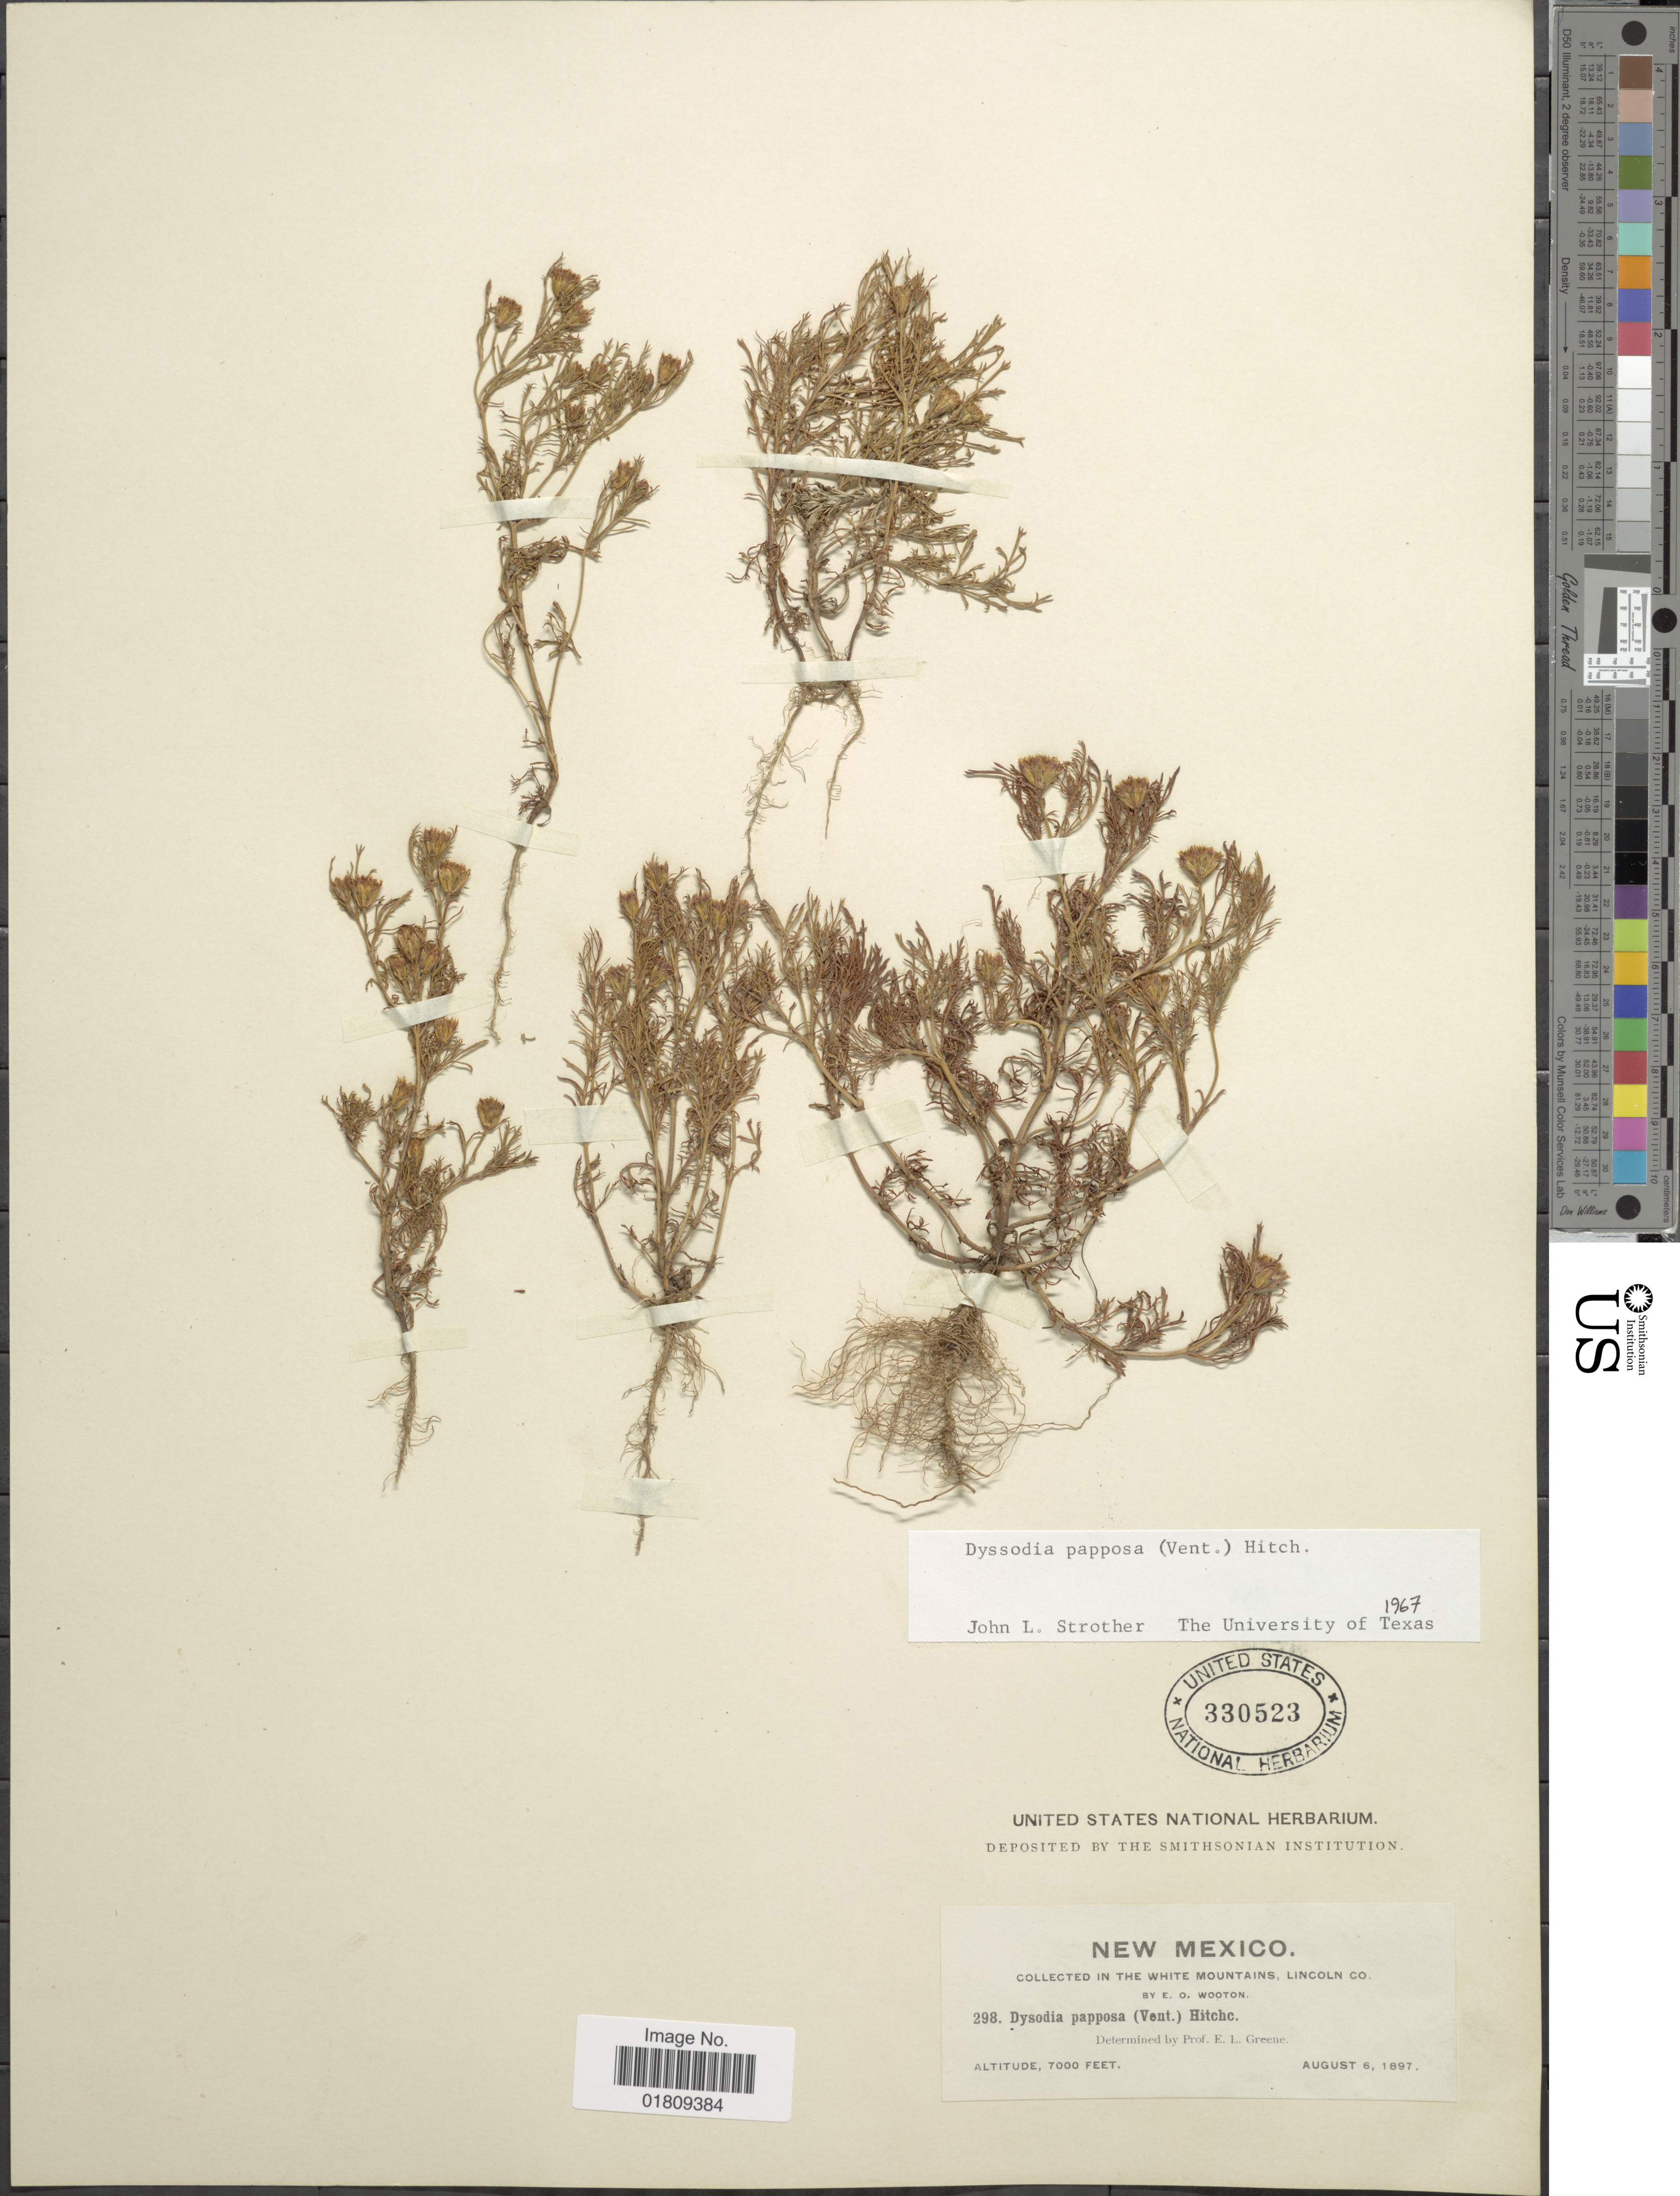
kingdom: Plantae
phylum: Tracheophyta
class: Magnoliopsida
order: Asterales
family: Asteraceae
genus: Dyssodia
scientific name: Dyssodia papposa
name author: (Vent.) Hitchc.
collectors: E. O. Wooton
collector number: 298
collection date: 1897-08-06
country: United States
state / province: New Mexico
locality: White Mountains, Lincoln Co.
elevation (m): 2134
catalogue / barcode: US 330523